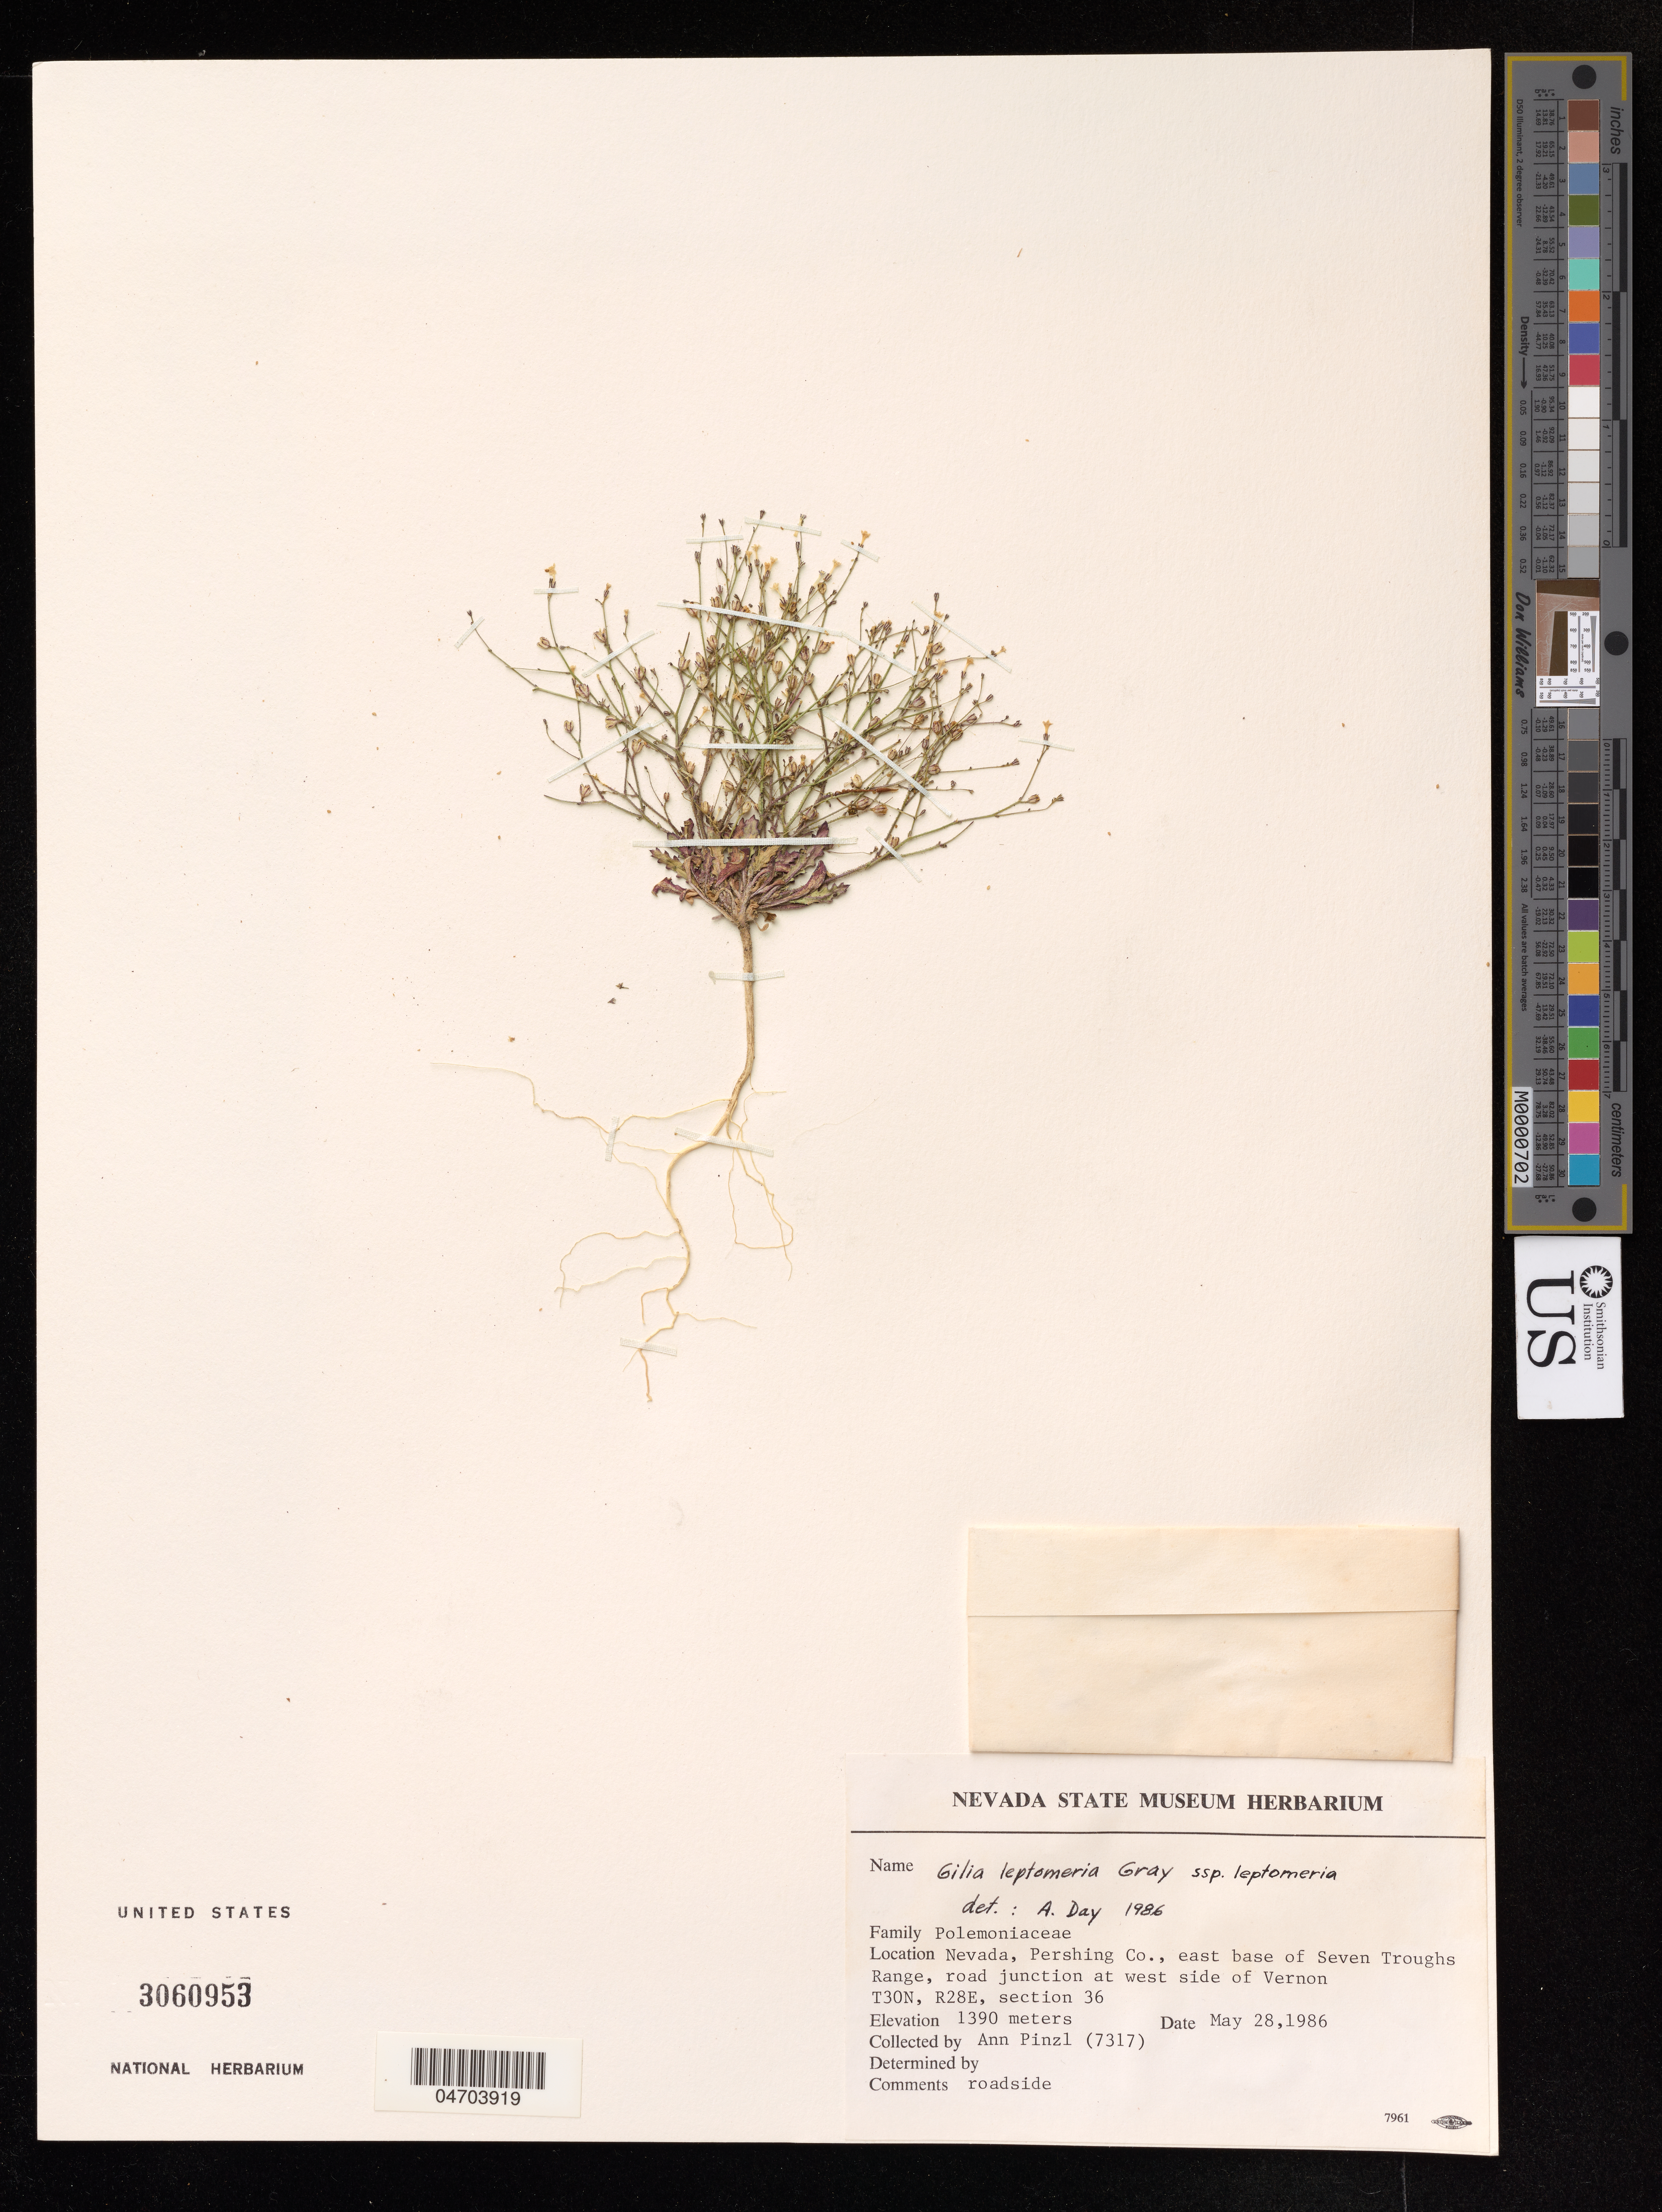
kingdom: Plantae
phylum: Tracheophyta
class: Magnoliopsida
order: Ericales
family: Polemoniaceae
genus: Gilia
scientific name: Gilia leptomeria subsp. leptomeria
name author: A. Gray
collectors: A. Pinzl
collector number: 7317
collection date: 1986-05-28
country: United States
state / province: Nevada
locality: Pershing Co., east base of Seven Troughs Range, road junction at west side of Vernon. T30N, R28E, section 36.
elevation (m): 1390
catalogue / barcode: US 3060953